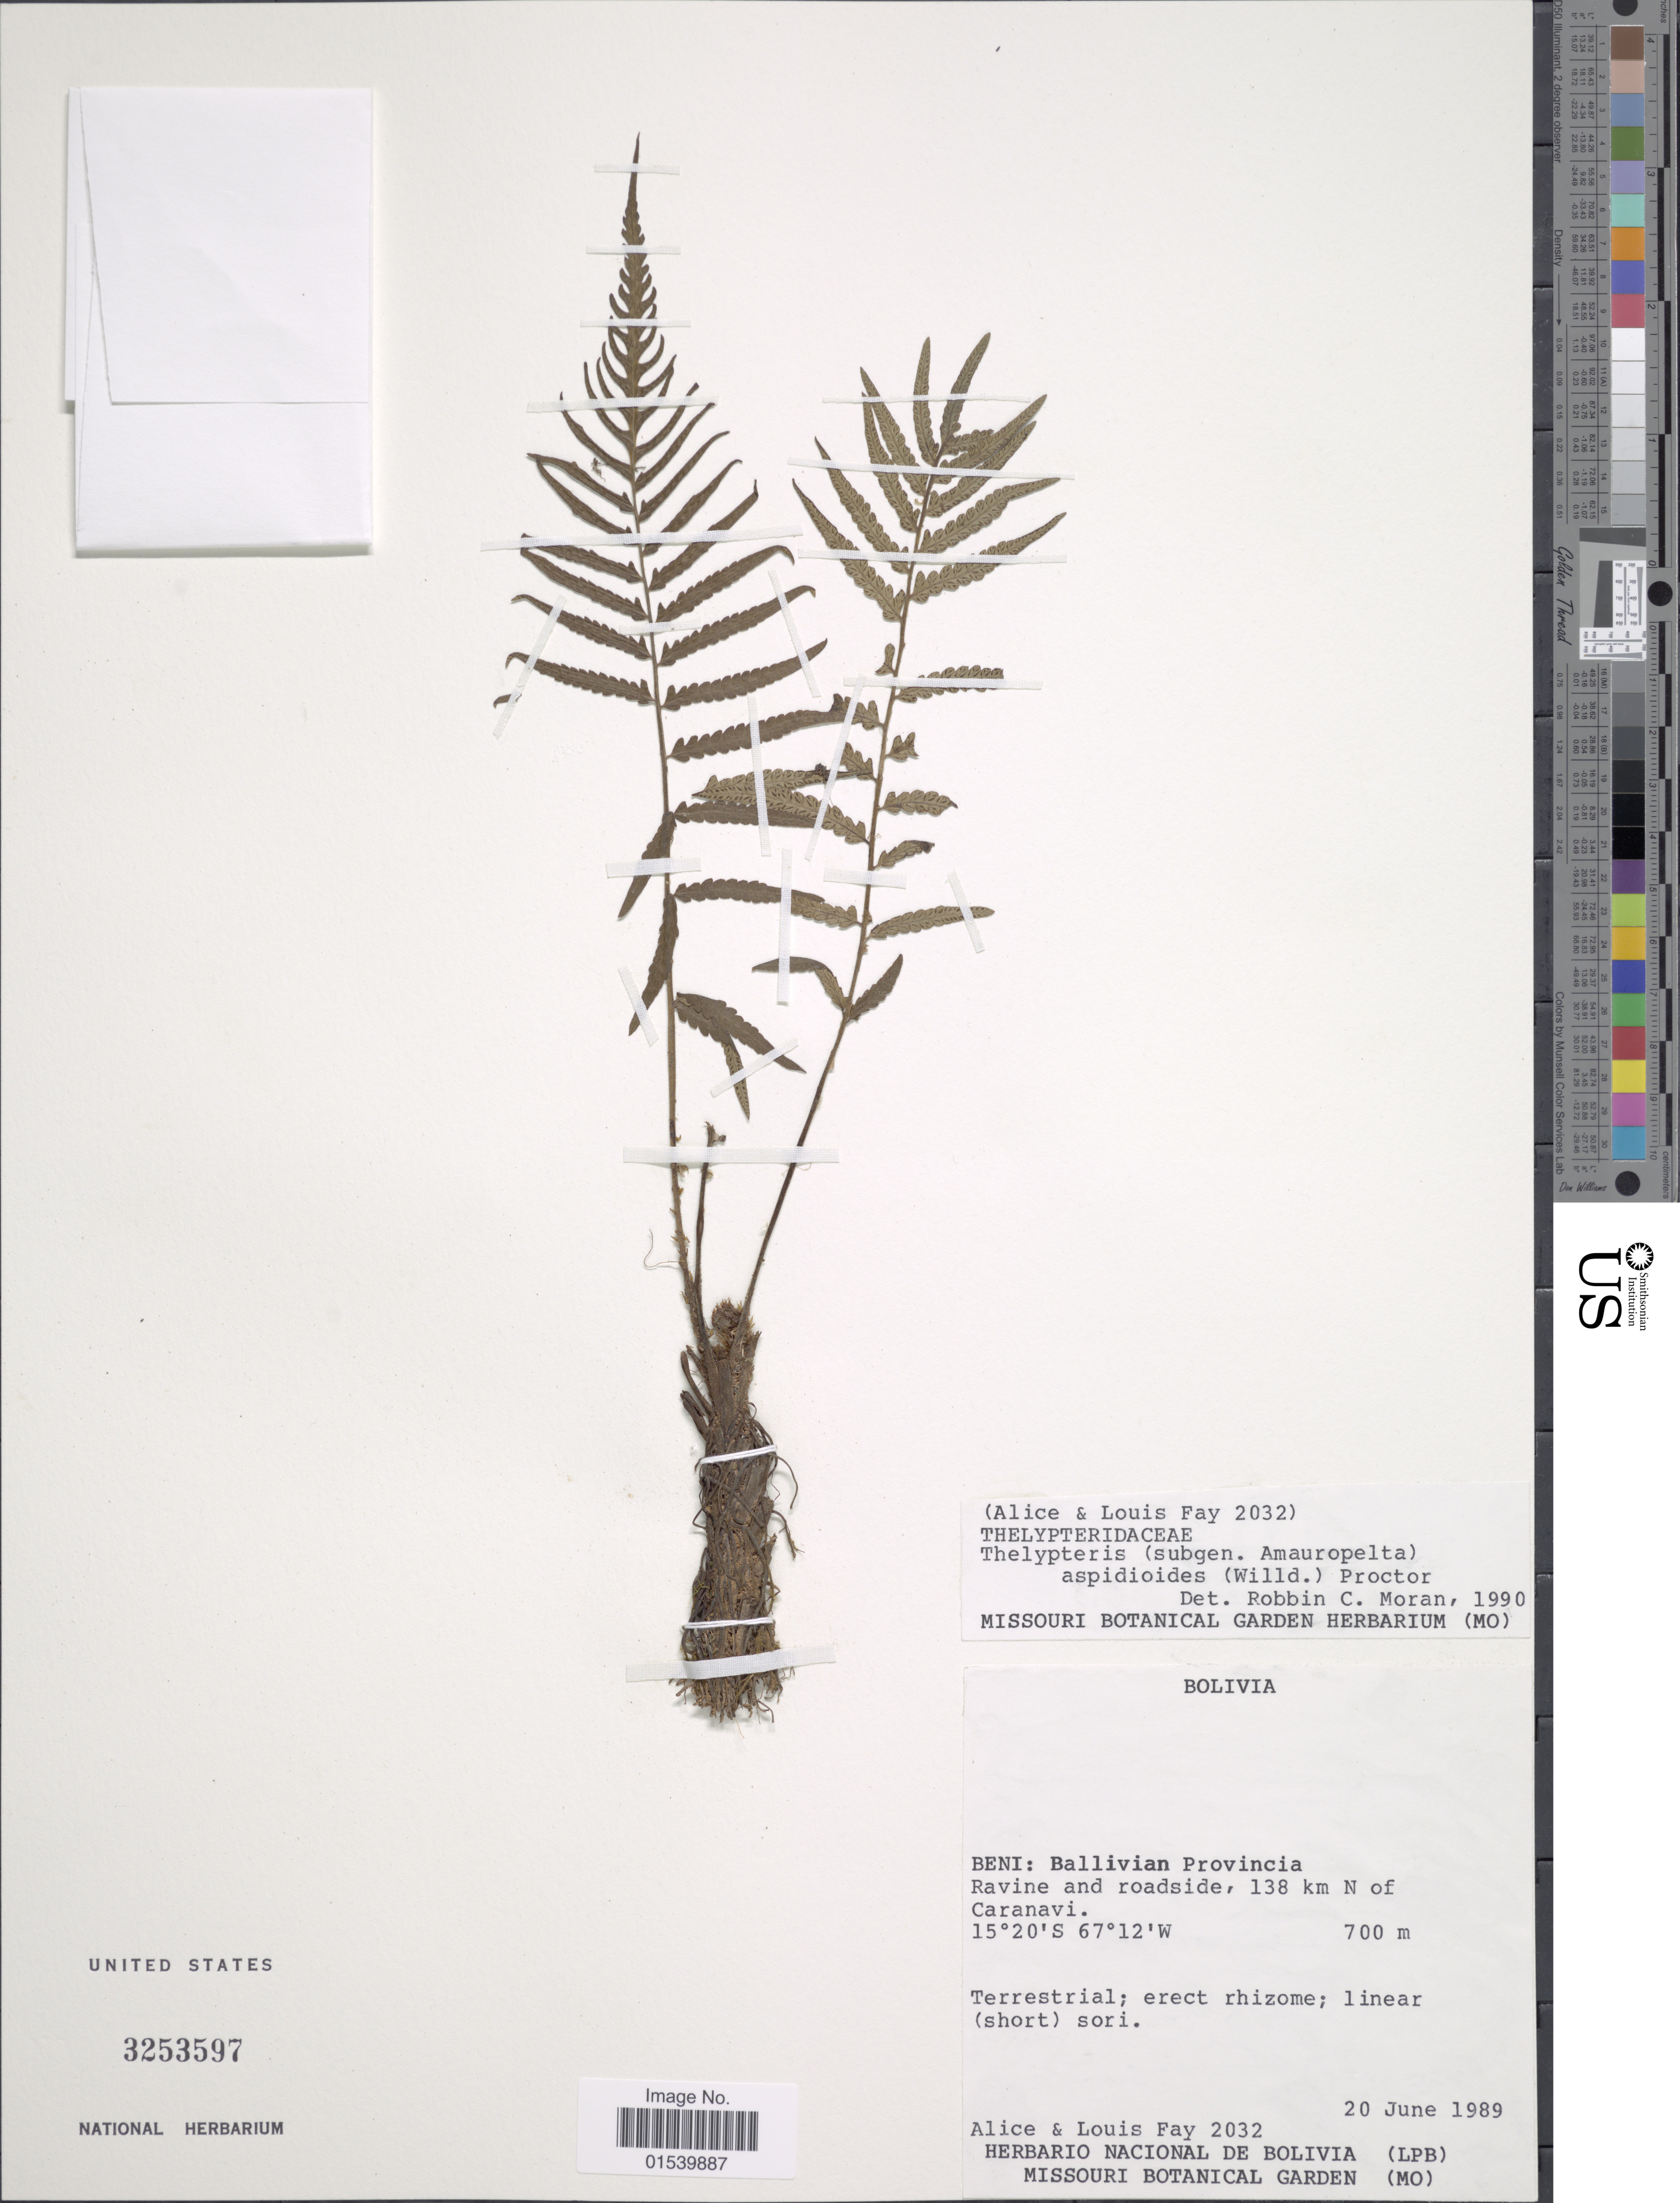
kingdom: Plantae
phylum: Tracheophyta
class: Polypodiopsida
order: Polypodiales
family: Thelypteridaceae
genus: Amauropelta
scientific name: Amauropelta aspidioides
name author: (Willd.) Pic. Serm.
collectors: A. Fay & L. Fay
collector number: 2032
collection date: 1989-06-20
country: Bolivia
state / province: Beni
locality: Ballivian Provincia Ravine and roadside, 138 km N of Caranavi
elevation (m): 700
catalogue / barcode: US 3253597